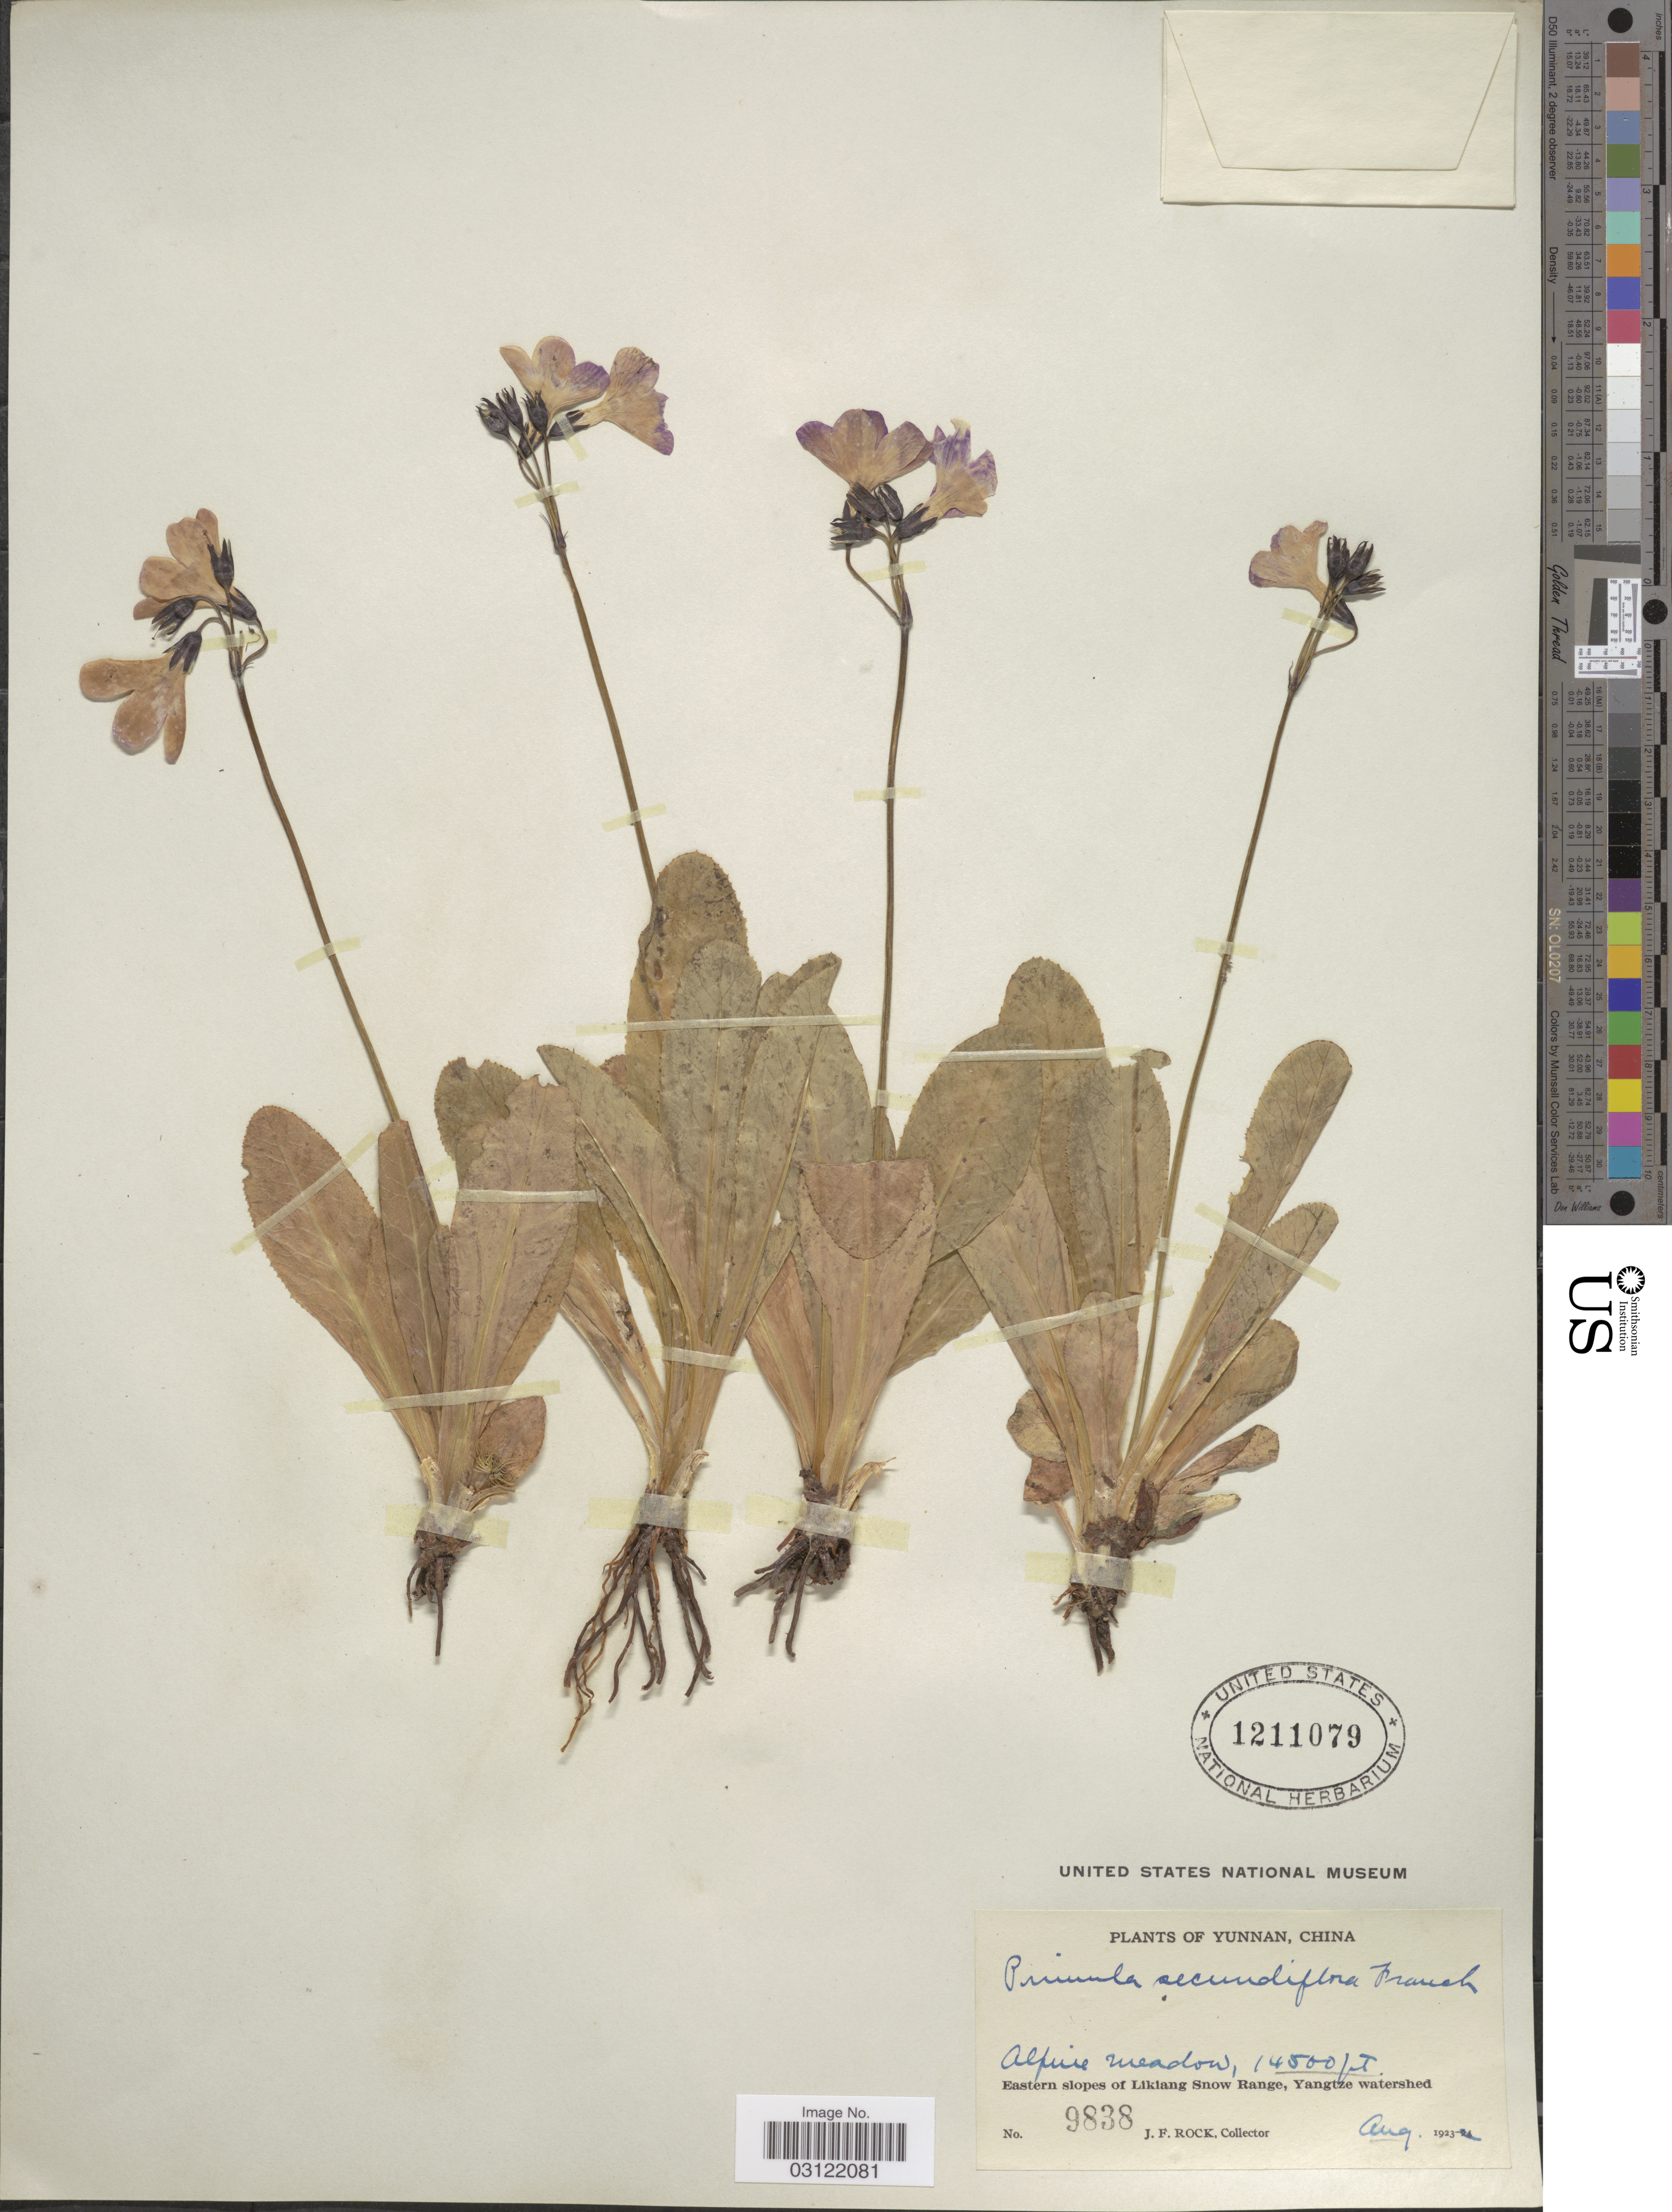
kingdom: Plantae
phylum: Tracheophyta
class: Magnoliopsida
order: Ericales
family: Primulaceae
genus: Primula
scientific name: Primula secundiflora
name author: Franch.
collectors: J. Rock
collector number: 9838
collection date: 1923-08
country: China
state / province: Yunnan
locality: Eastern slopes of Likiang Snow Range, Yangtze watershed.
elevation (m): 4420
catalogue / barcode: US 1211079